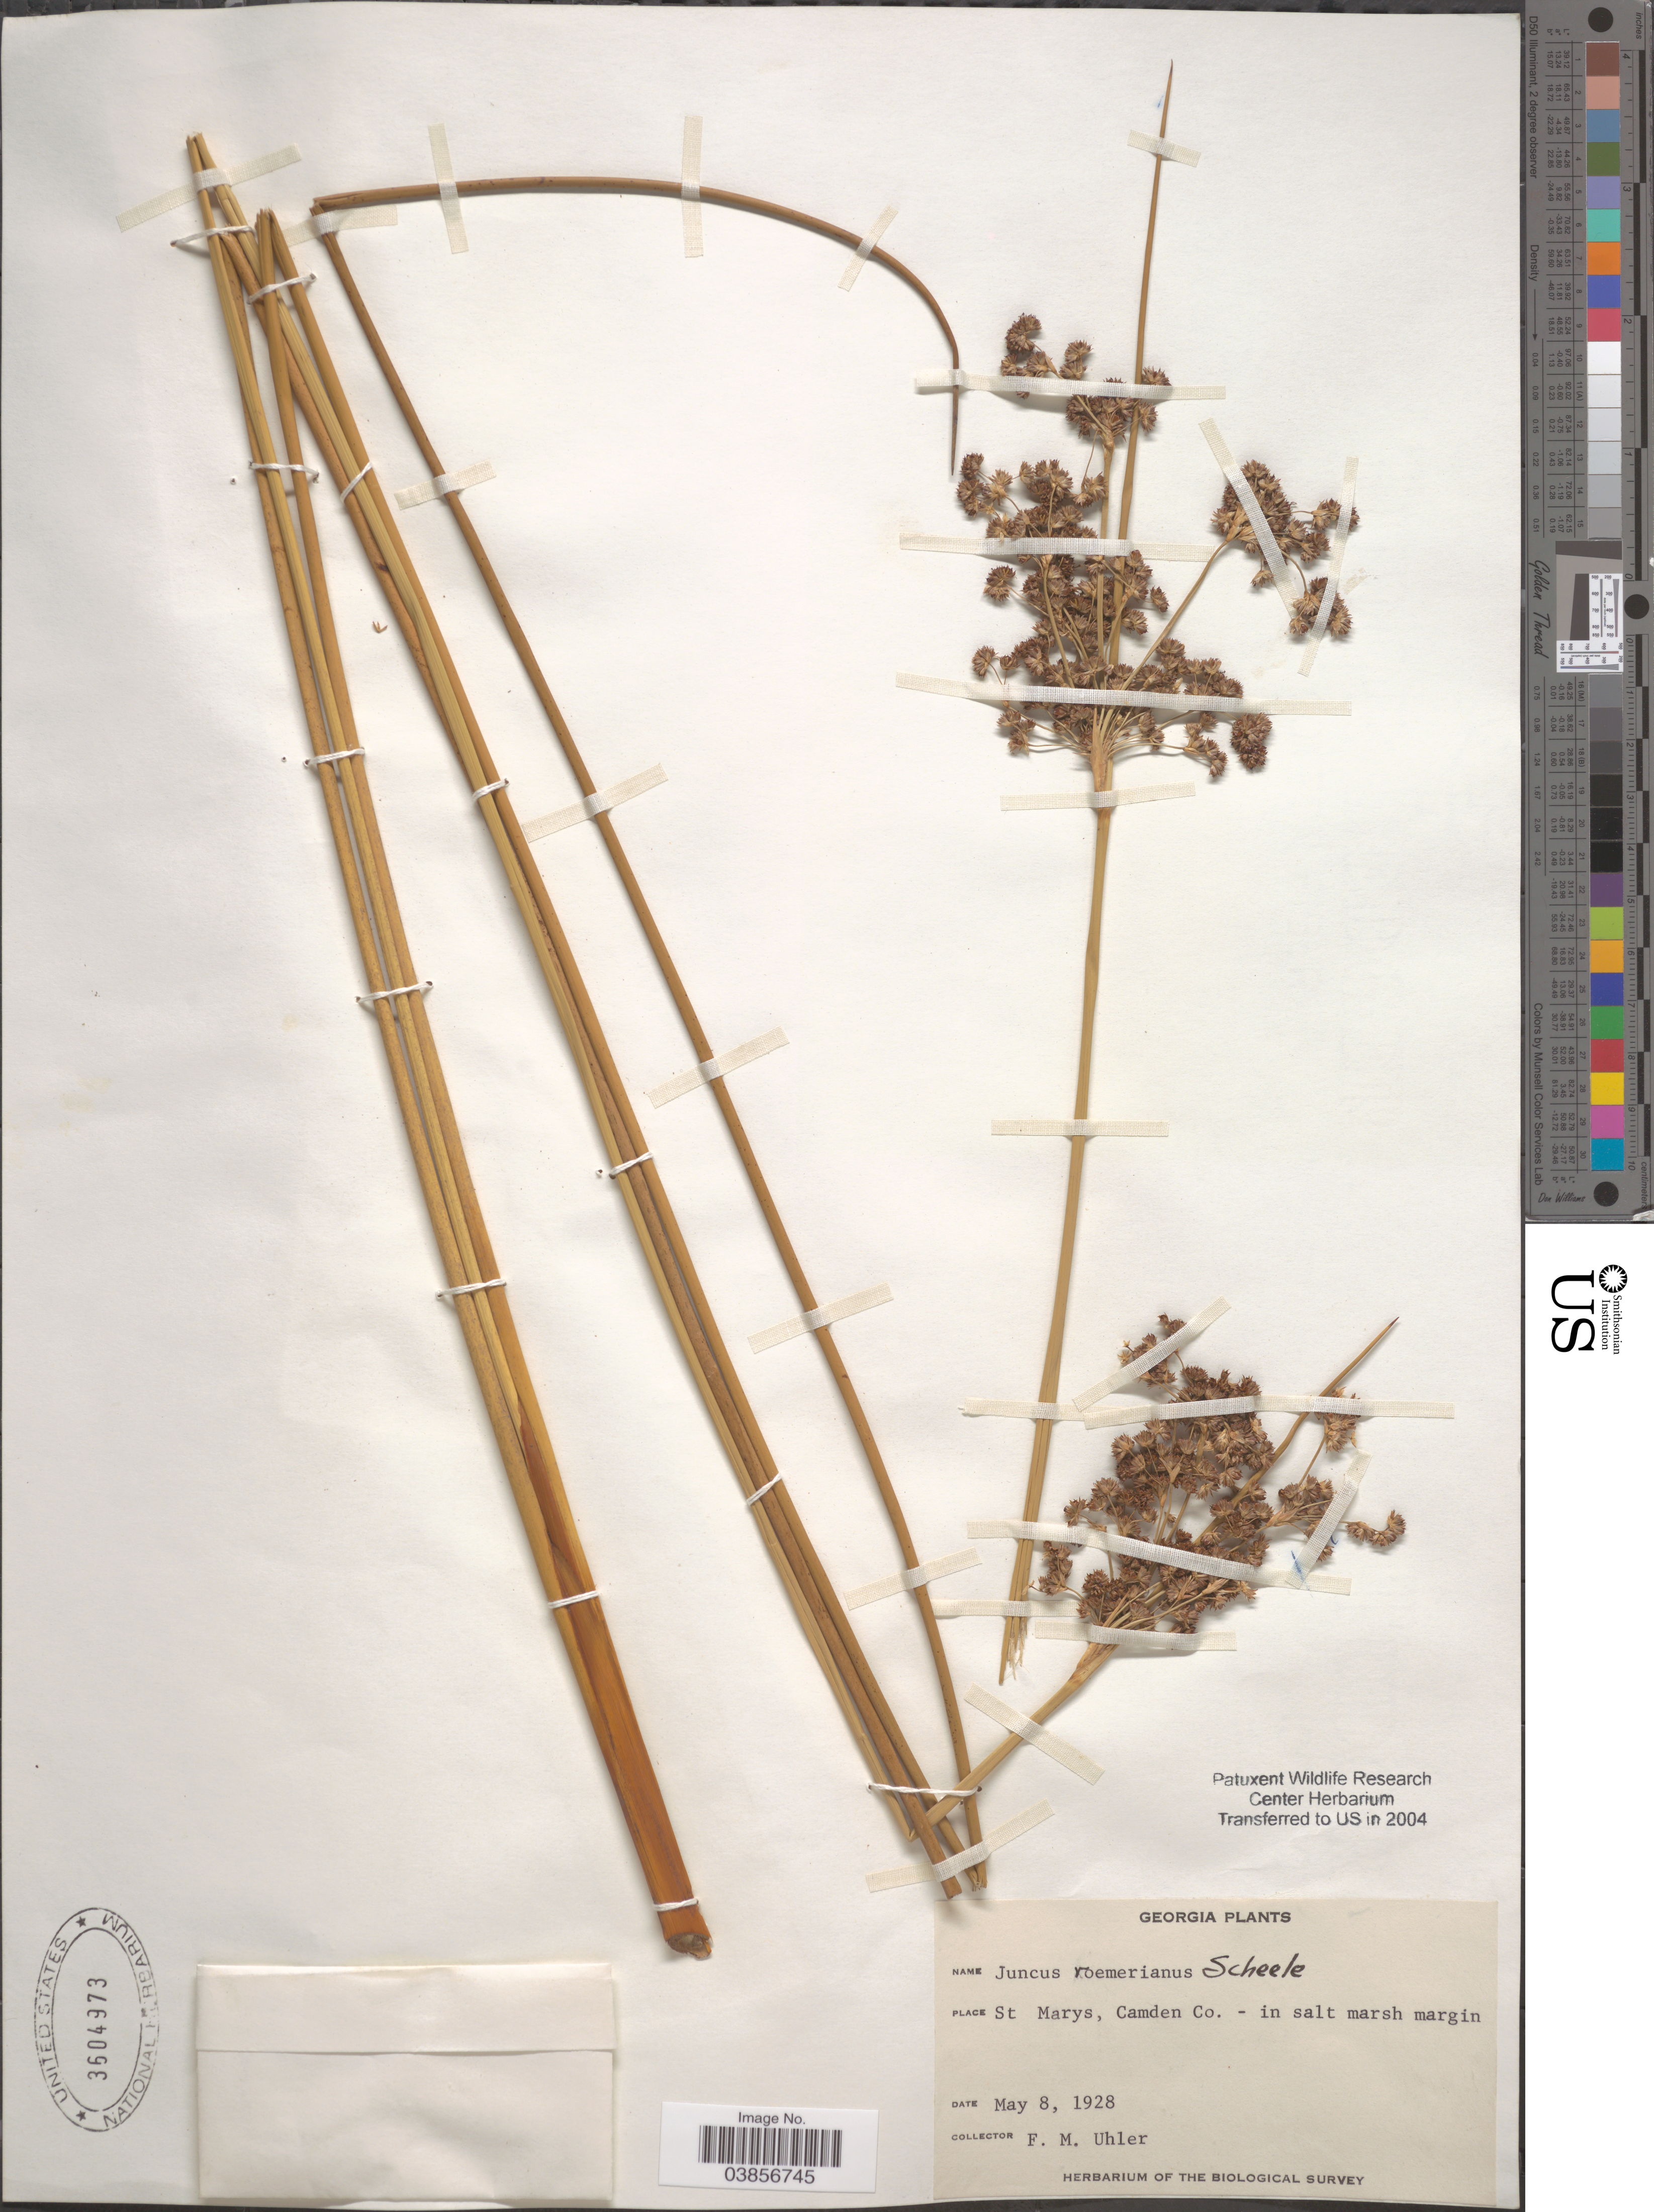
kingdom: Plantae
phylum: Tracheophyta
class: Liliopsida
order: Poales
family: Juncaceae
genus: Juncus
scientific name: Juncus roemerianus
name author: Scheele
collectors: F. M. Uhler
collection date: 1928-05-08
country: United States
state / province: Georgia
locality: St Marys, Camden Co.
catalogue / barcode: US 3604973